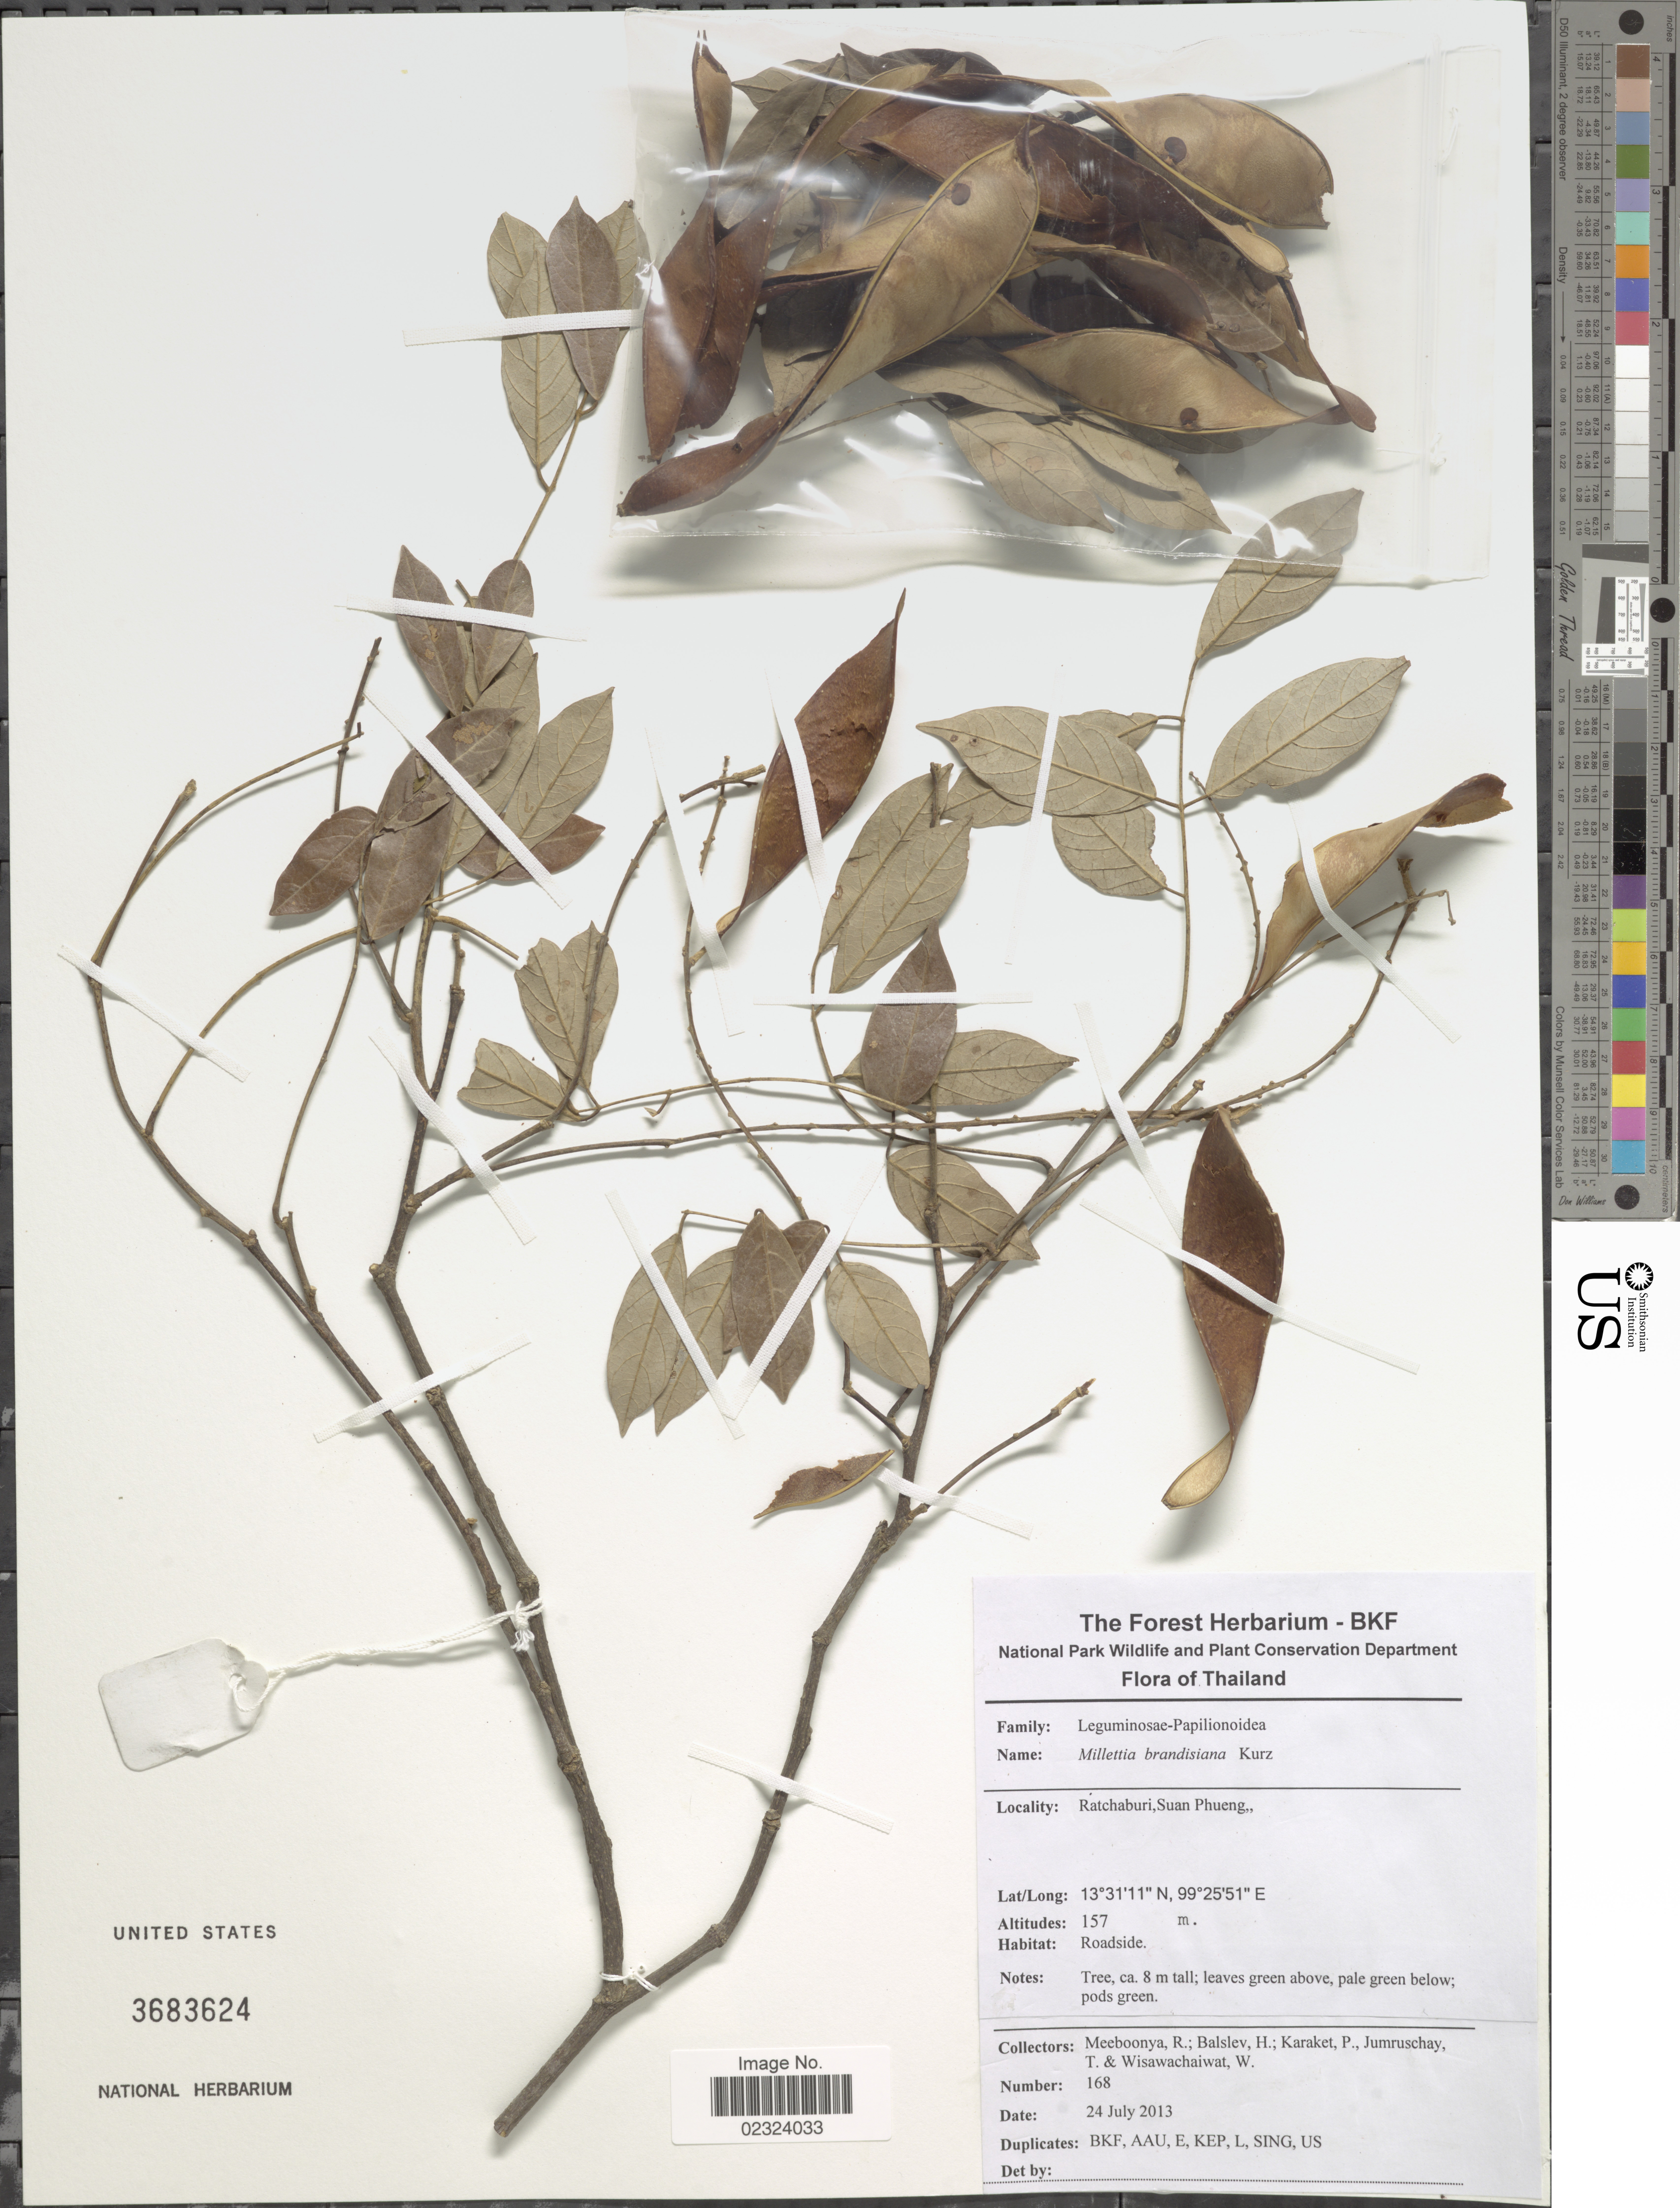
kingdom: Plantae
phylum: Tracheophyta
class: Magnoliopsida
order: Fabales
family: Fabaceae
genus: Millettia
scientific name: Millettia brandisiana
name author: Kurz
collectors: R. Meeboonya, H. Balslev, P. Karaket, T. Jumruschay & W. Wisawachaiwat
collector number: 168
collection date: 2013-07-24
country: Thailand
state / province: Ratchaburi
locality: Suan Phueng.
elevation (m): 157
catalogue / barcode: US 3683624